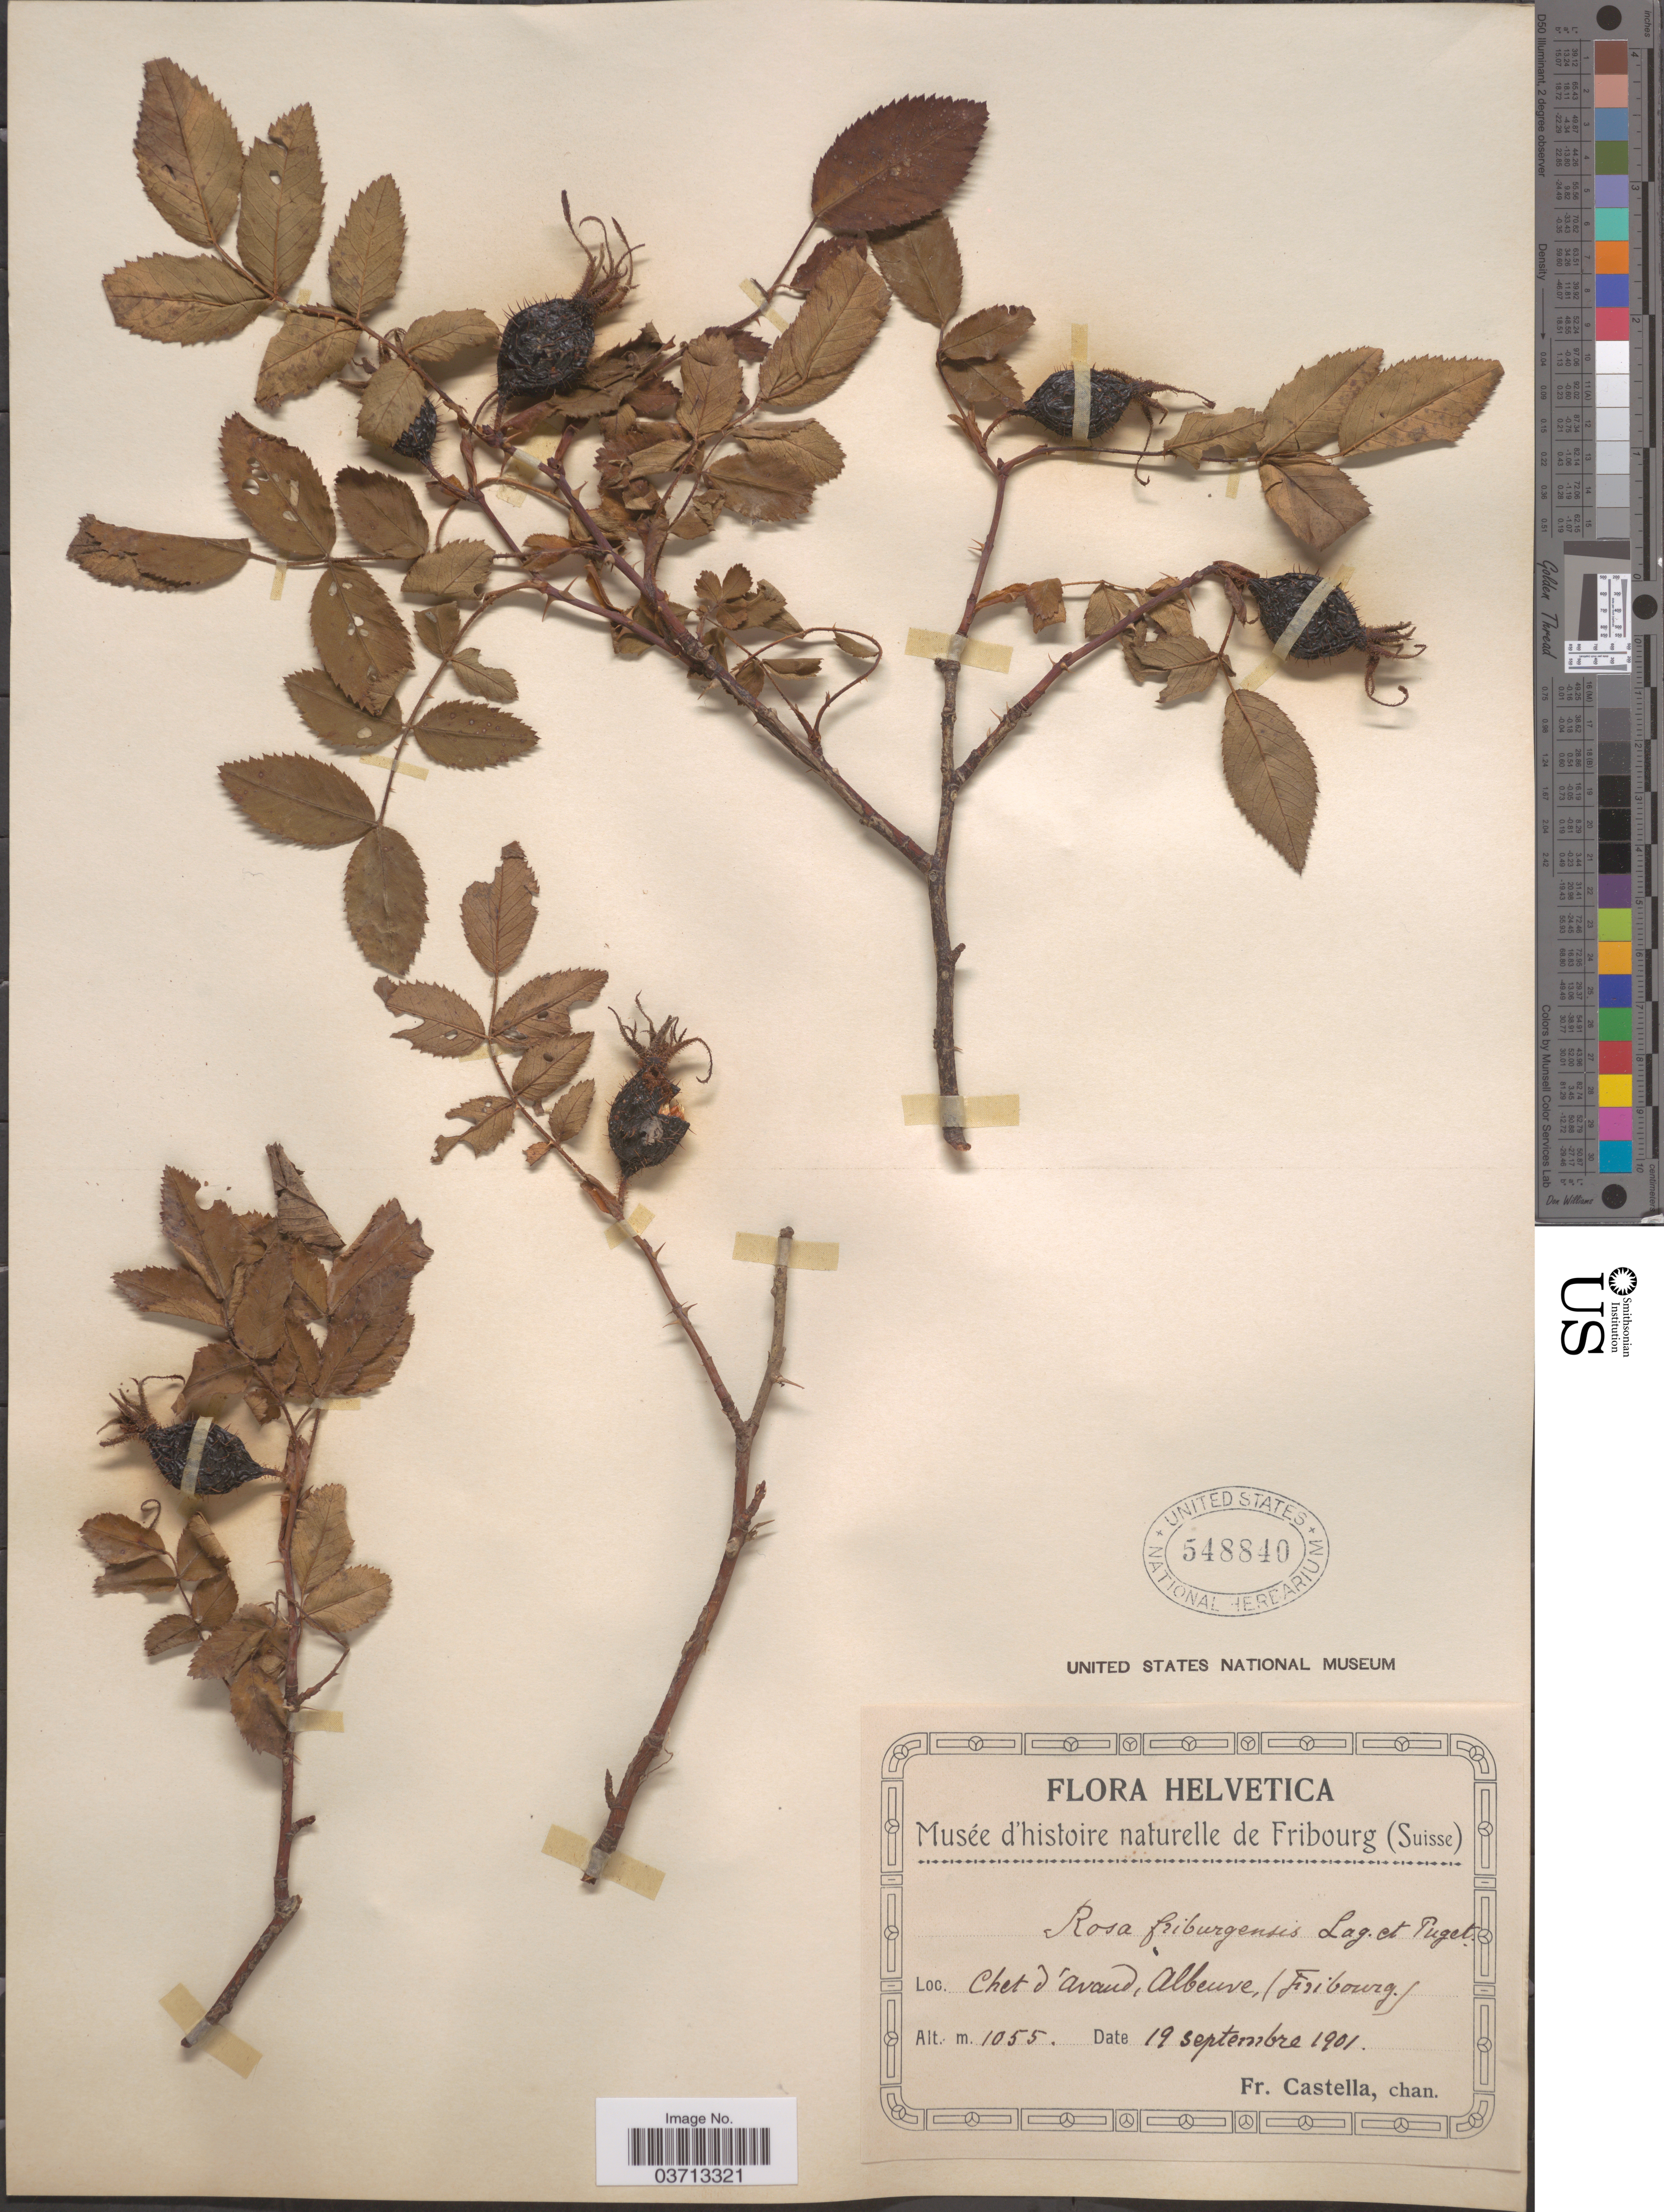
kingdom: Plantae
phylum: Tracheophyta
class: Magnoliopsida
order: Rosales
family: Rosaceae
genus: Rosa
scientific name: Rosa friburgensis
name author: Lagger & Puget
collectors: Fr. Castella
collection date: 1901-09-19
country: Switzerland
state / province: Fribourg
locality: Helvetica. Chet d'avand, Albeuve.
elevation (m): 1055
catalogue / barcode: US 548840